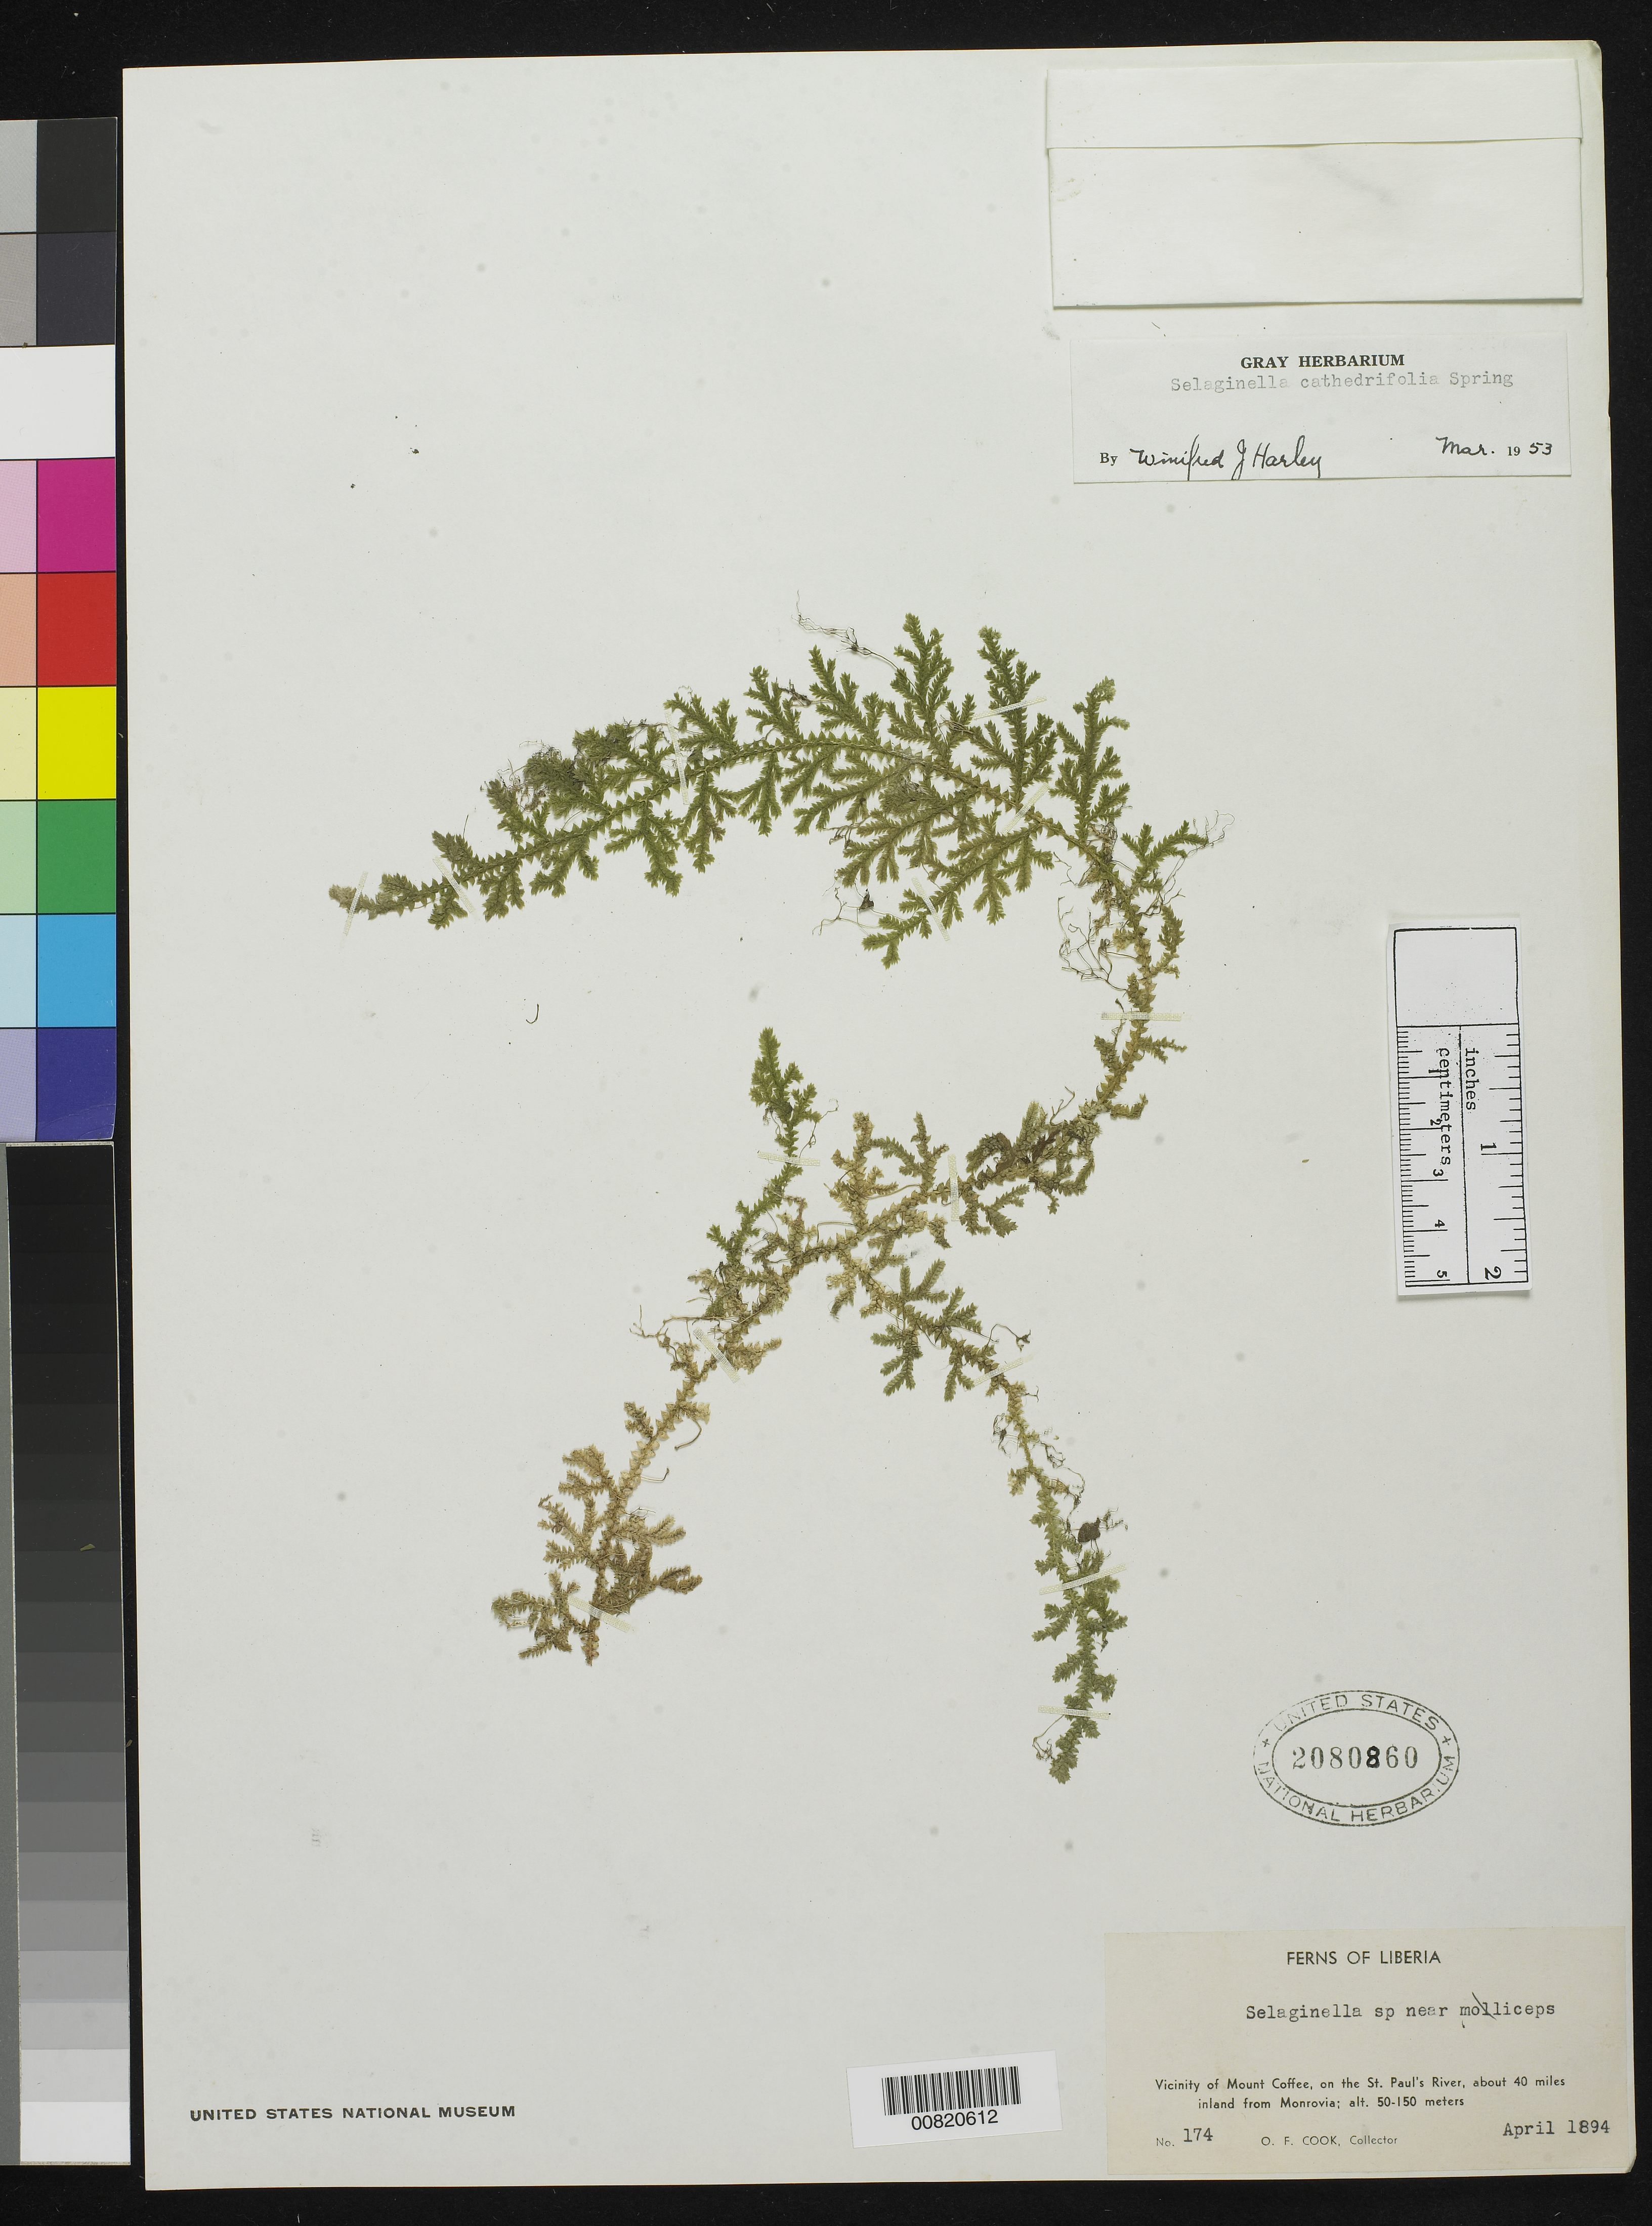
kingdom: Plantae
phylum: Tracheophyta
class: Lycopodiopsida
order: Selaginellales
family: Selaginellaceae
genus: Selaginella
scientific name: Selaginella cathedrifolia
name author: Spring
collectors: O. F. Cook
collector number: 174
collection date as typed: Apr 1894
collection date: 1894-04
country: Liberia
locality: Vicinity of Mt. Coffee, on the St. Paul's River, about 40 miles inland from Monrovia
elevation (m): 50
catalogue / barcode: US 2080860